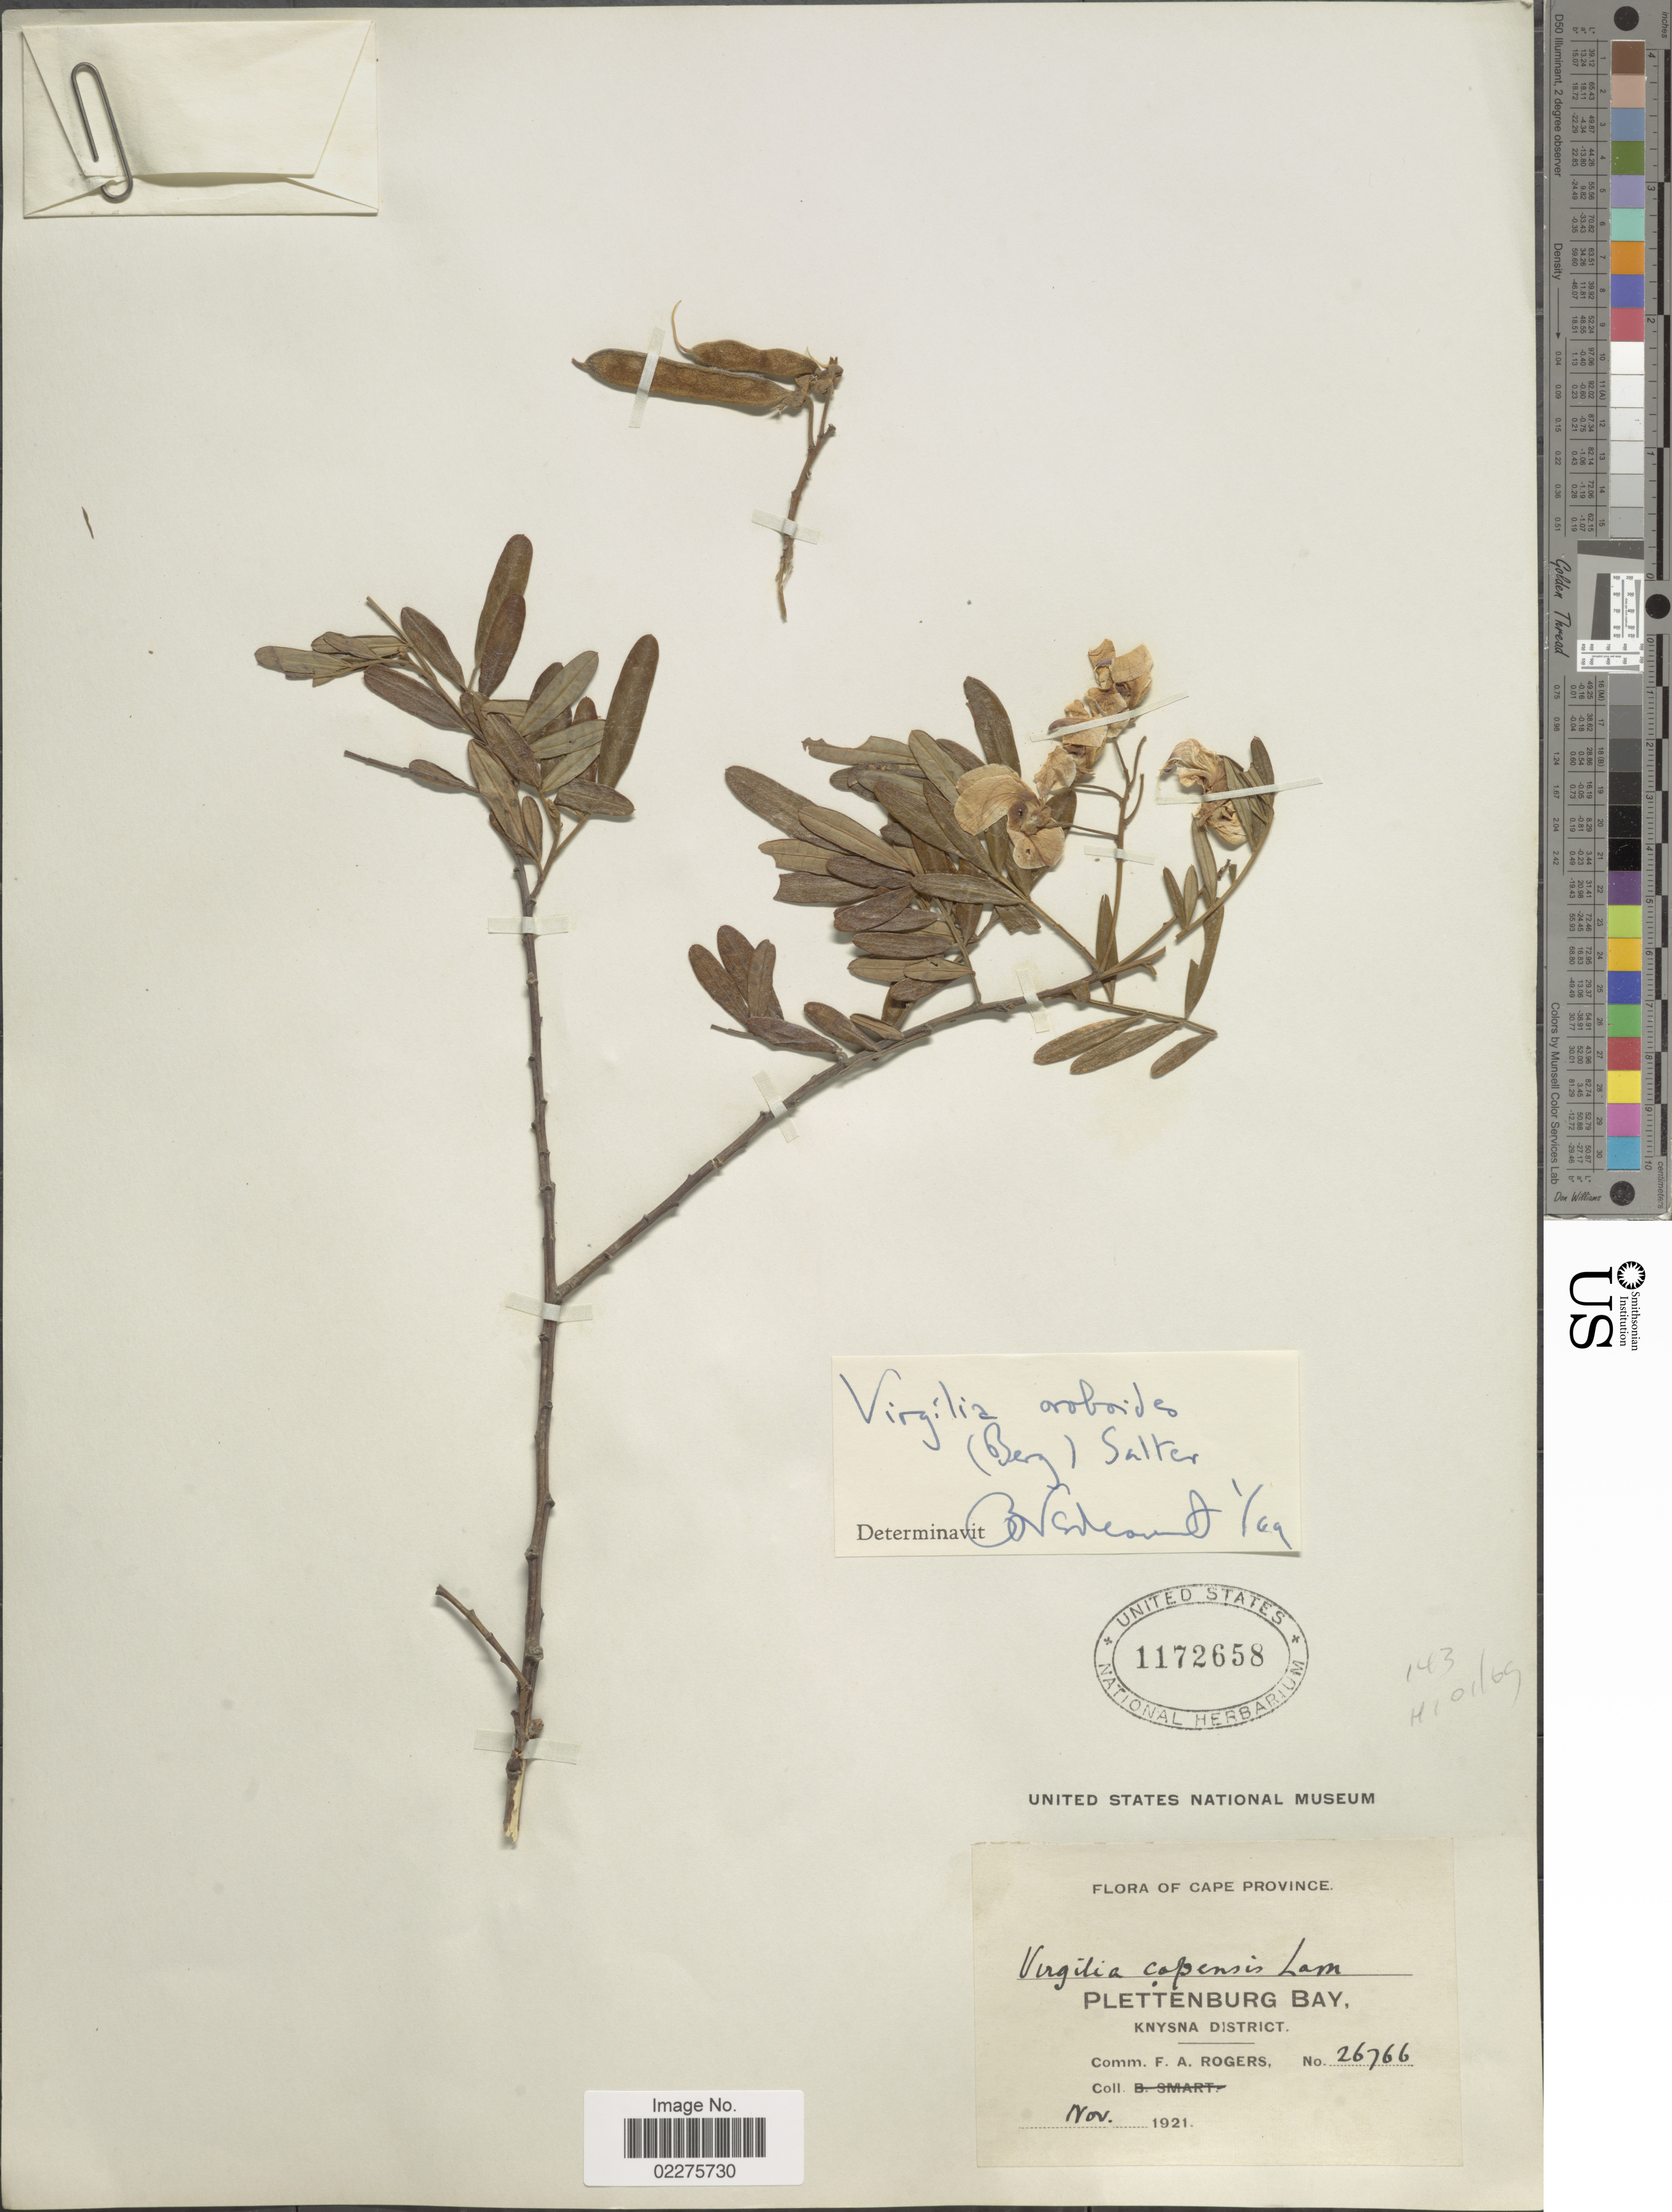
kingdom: Plantae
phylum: Tracheophyta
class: Magnoliopsida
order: Fabales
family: Fabaceae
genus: Virgilia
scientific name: Virgilia oroboides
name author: (Bergius) T.M. Salter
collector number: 26766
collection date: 1921-11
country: South Africa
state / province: Western Cape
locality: Plettenbrug Bay. Knysna District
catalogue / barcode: US 1172658